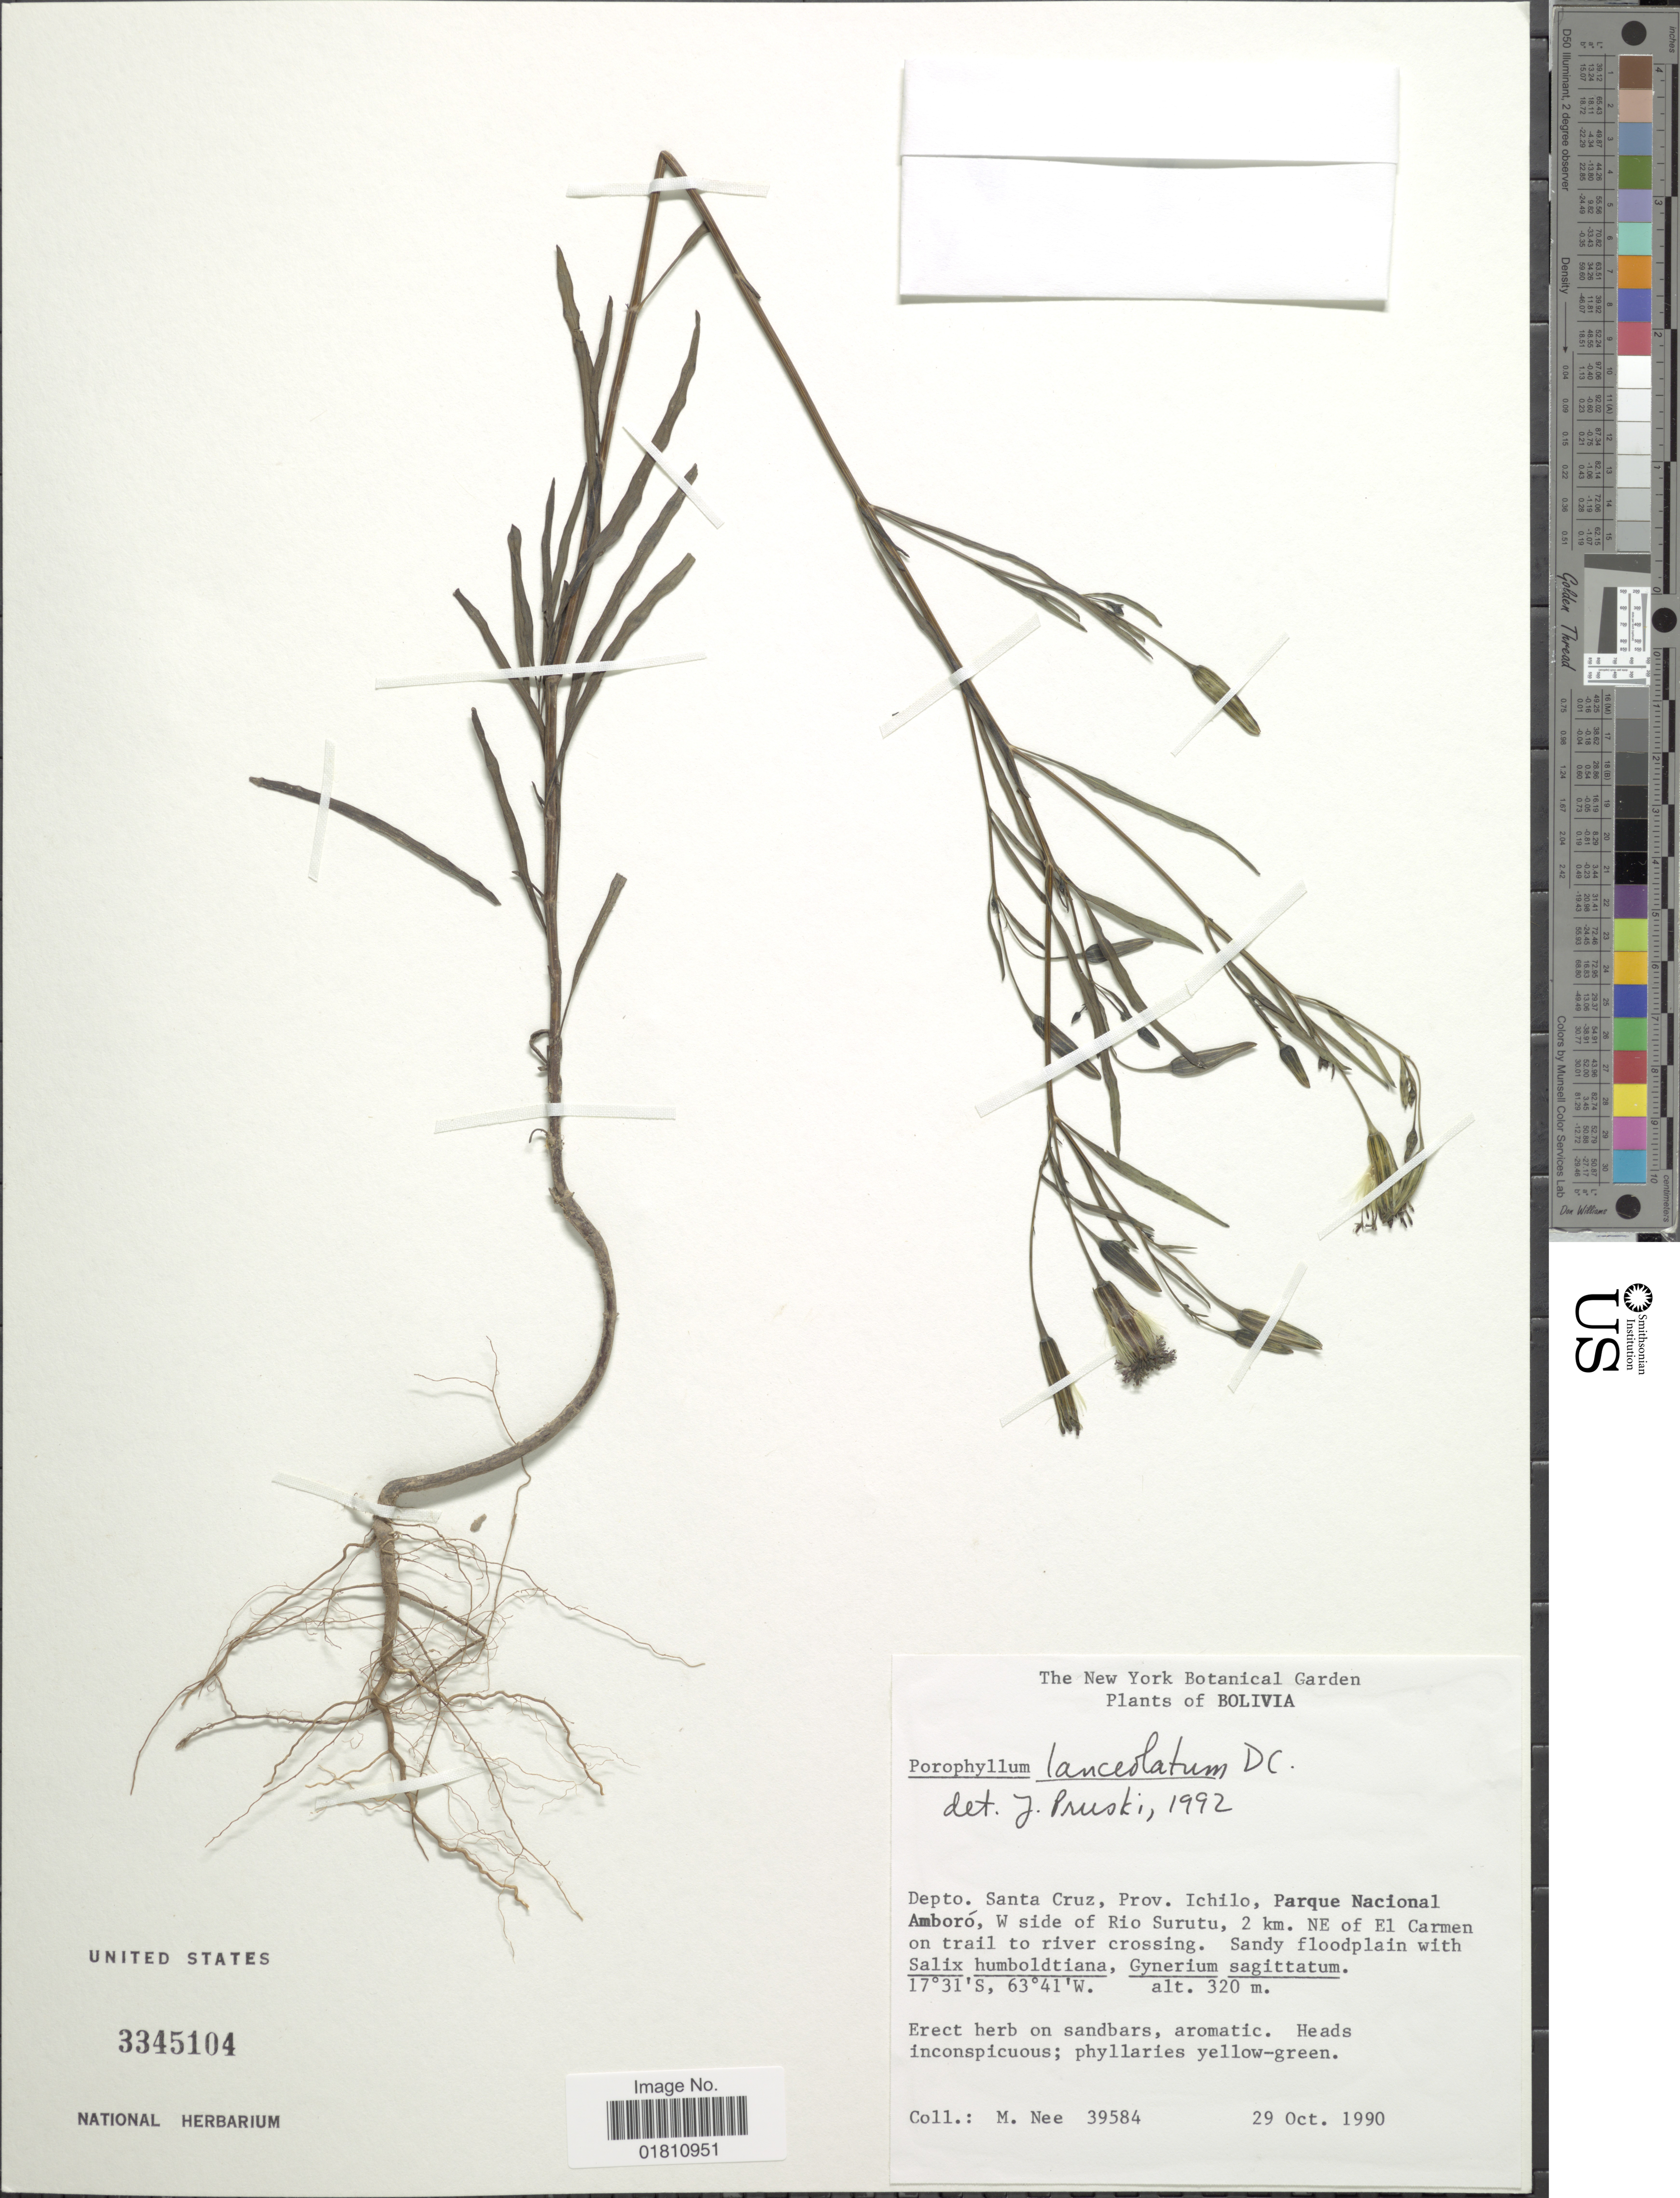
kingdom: Plantae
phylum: Tracheophyta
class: Magnoliopsida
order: Asterales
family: Asteraceae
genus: Porophyllum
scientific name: Porophyllum lanceolatum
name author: DC.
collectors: M. Nee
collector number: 39584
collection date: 1990-10-29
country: Bolivia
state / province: Santa Cruz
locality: Prov. Ichilo, Parque Nacional Amboro, W side of Rio Surutu, 2km. NE of El Carmen on trail to river crossing.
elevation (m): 320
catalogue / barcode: US 3345104